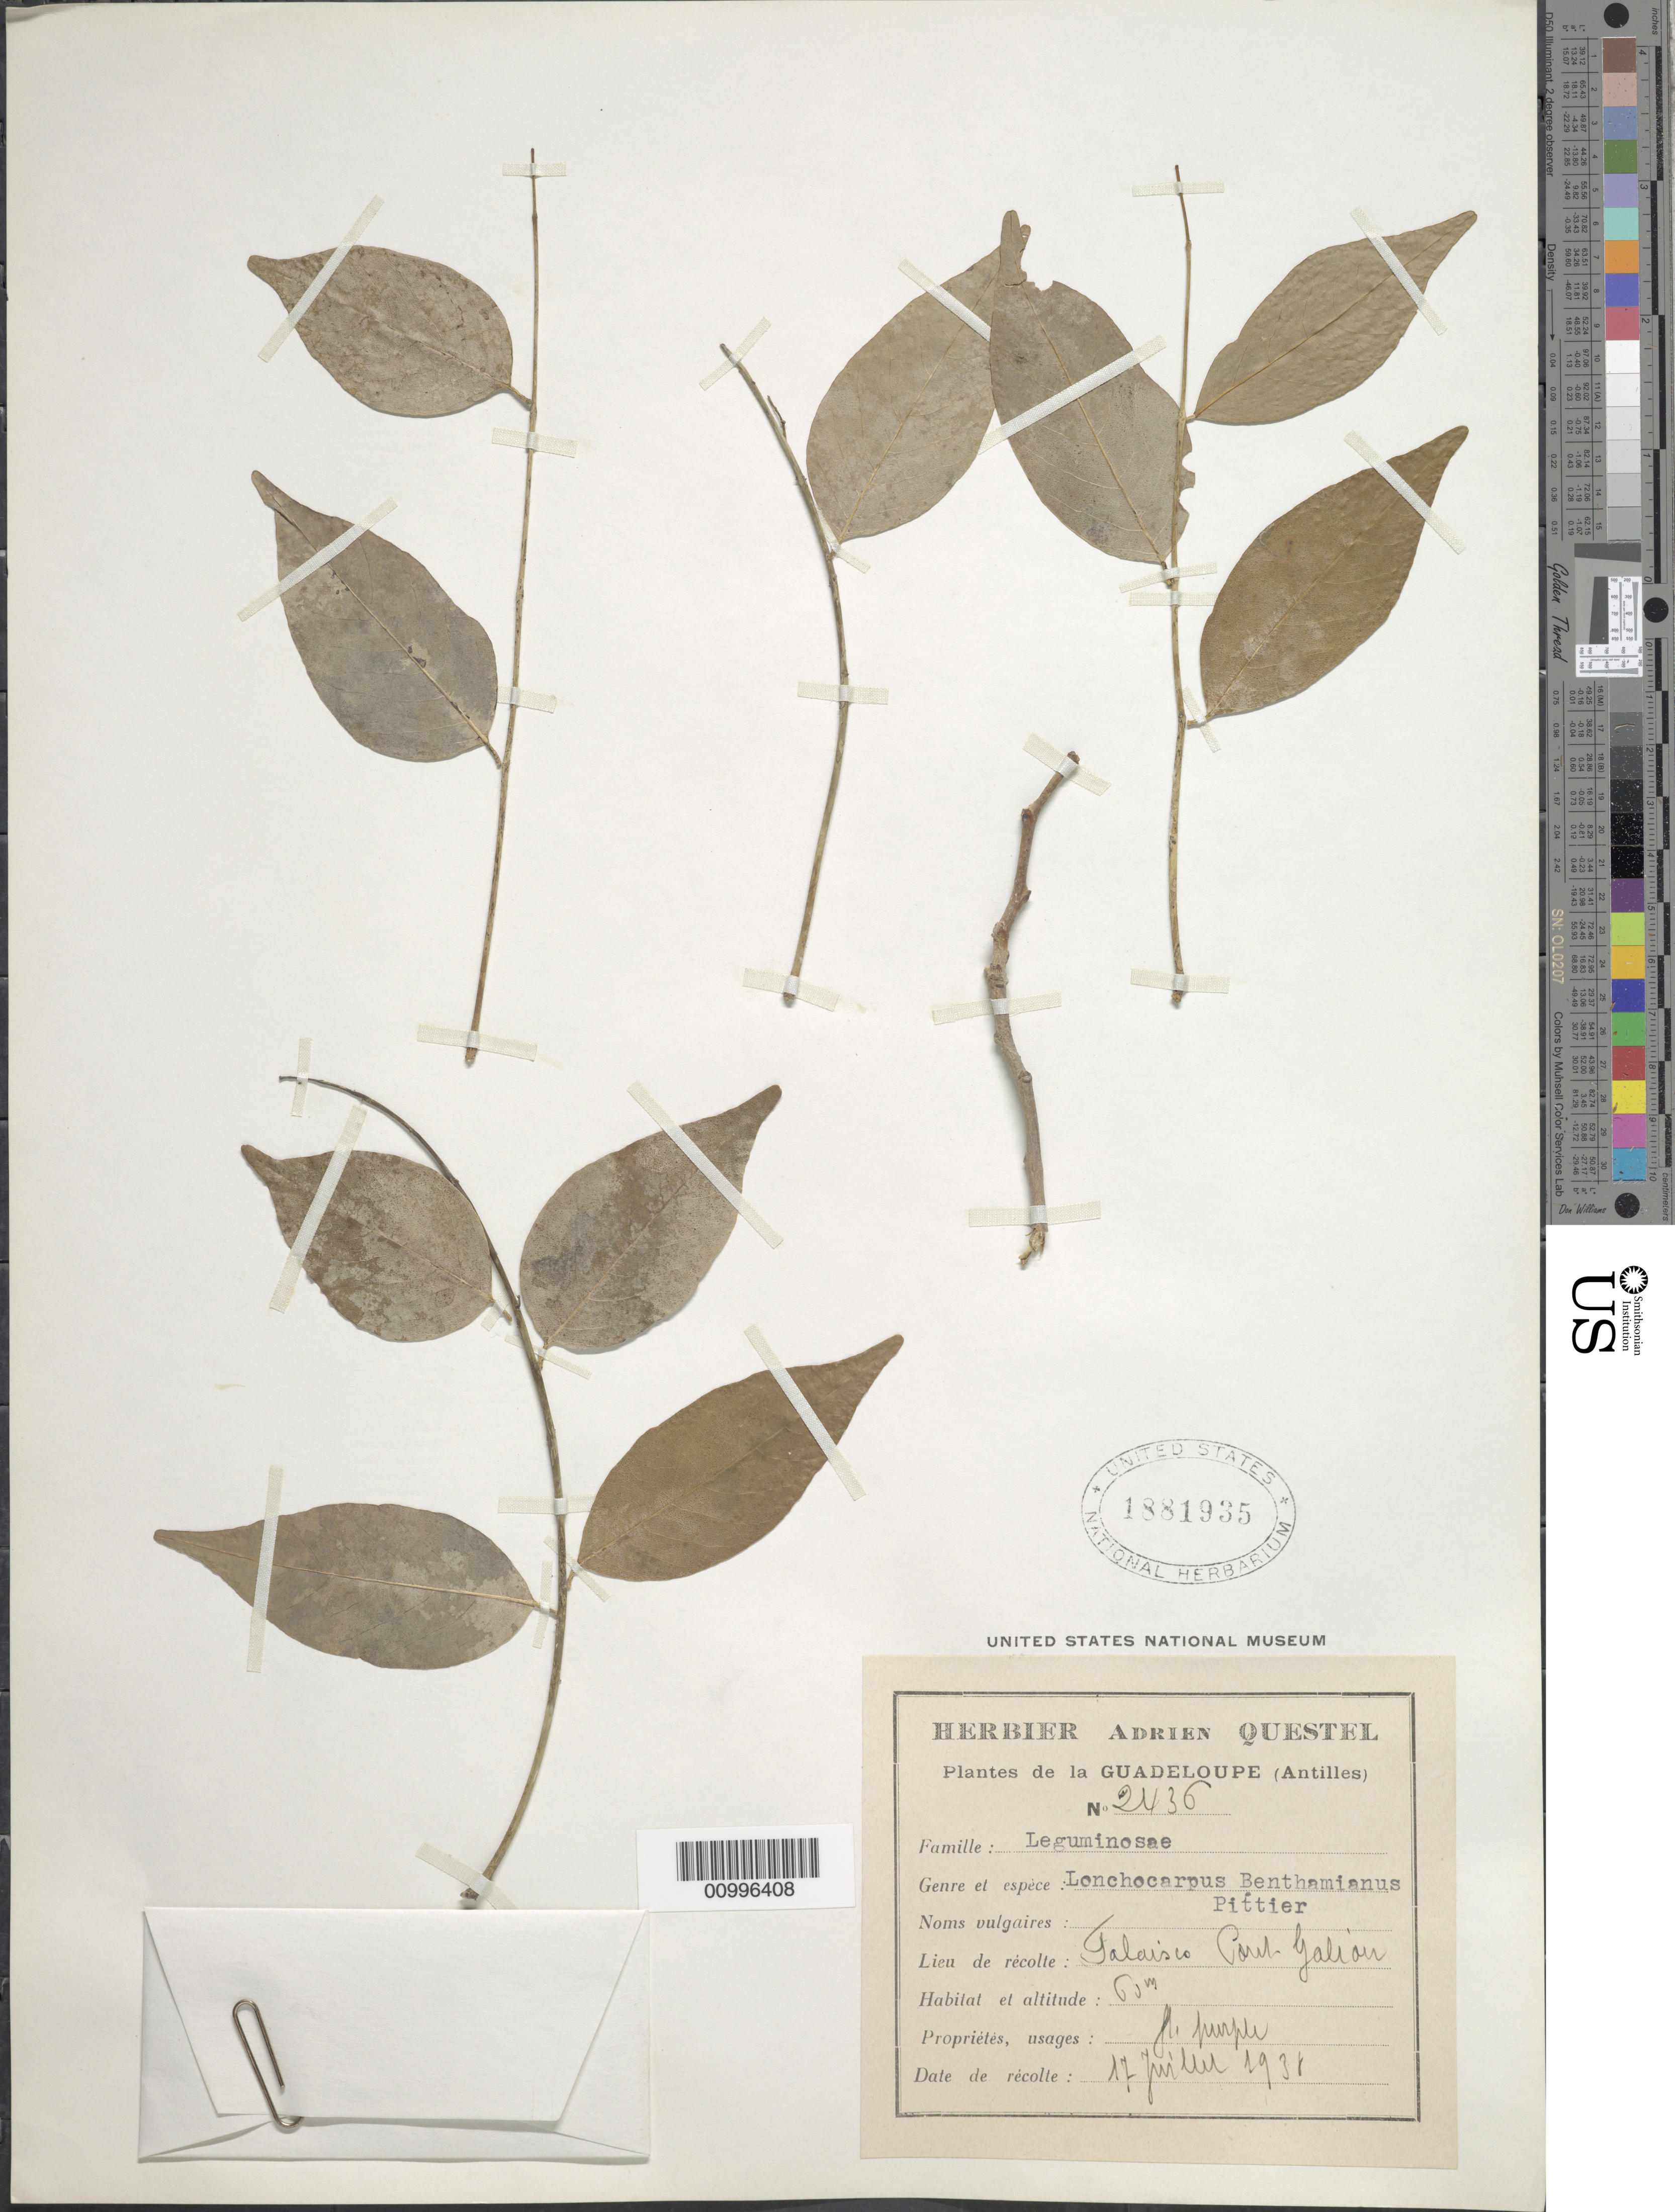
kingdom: Plantae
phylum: Tracheophyta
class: Magnoliopsida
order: Fabales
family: Fabaceae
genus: Lonchocarpus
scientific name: Lonchocarpus violaceus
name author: (Jacq.) DC.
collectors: A. Questel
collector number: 2436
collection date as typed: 17 Jul 1938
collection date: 1938-07-17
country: Guadeloupe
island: Basse Terre [Guadeloupe]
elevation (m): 60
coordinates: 0 N, 0 E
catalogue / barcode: US 1881935